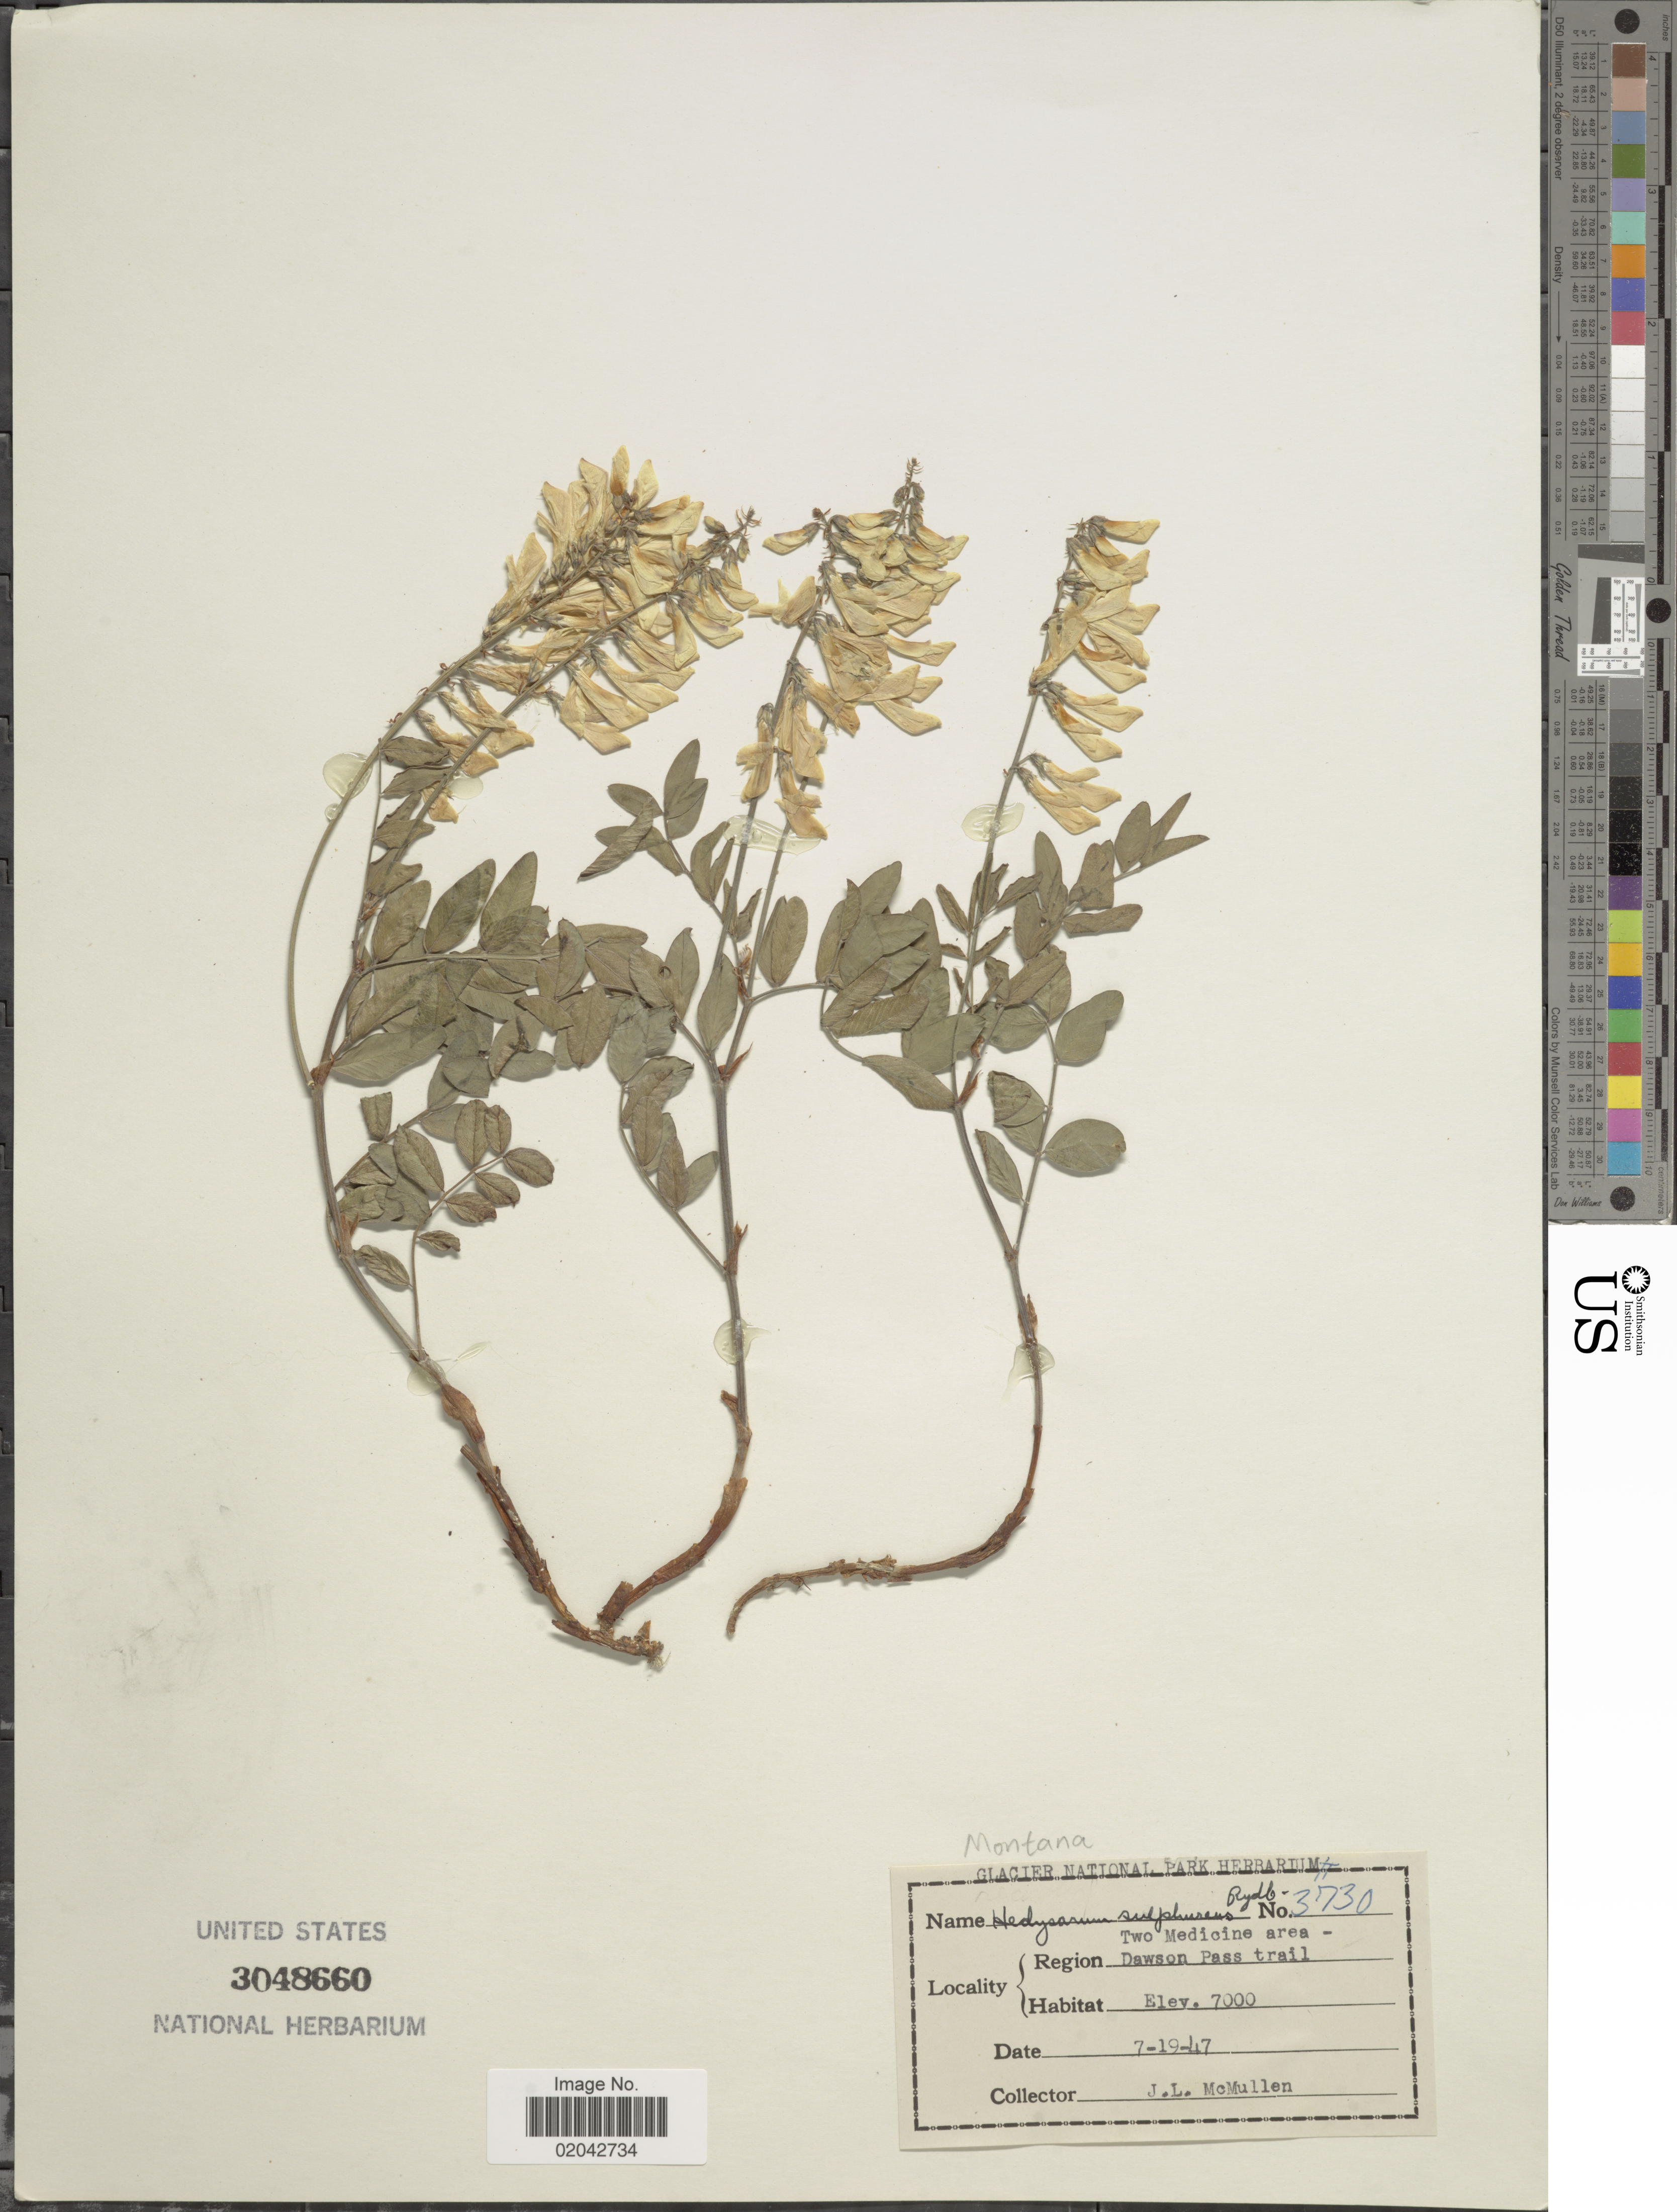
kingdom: Plantae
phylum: Tracheophyta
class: Magnoliopsida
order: Fabales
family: Fabaceae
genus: Hedysarum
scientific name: Hedysarum sulphurescens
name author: Rydb.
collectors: J. McMullen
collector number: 3730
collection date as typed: Transcribed d/m/y: 19/7/47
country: United States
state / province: Montana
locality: Two Medicine area- Dawson Pass Trail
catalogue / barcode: US 3048660